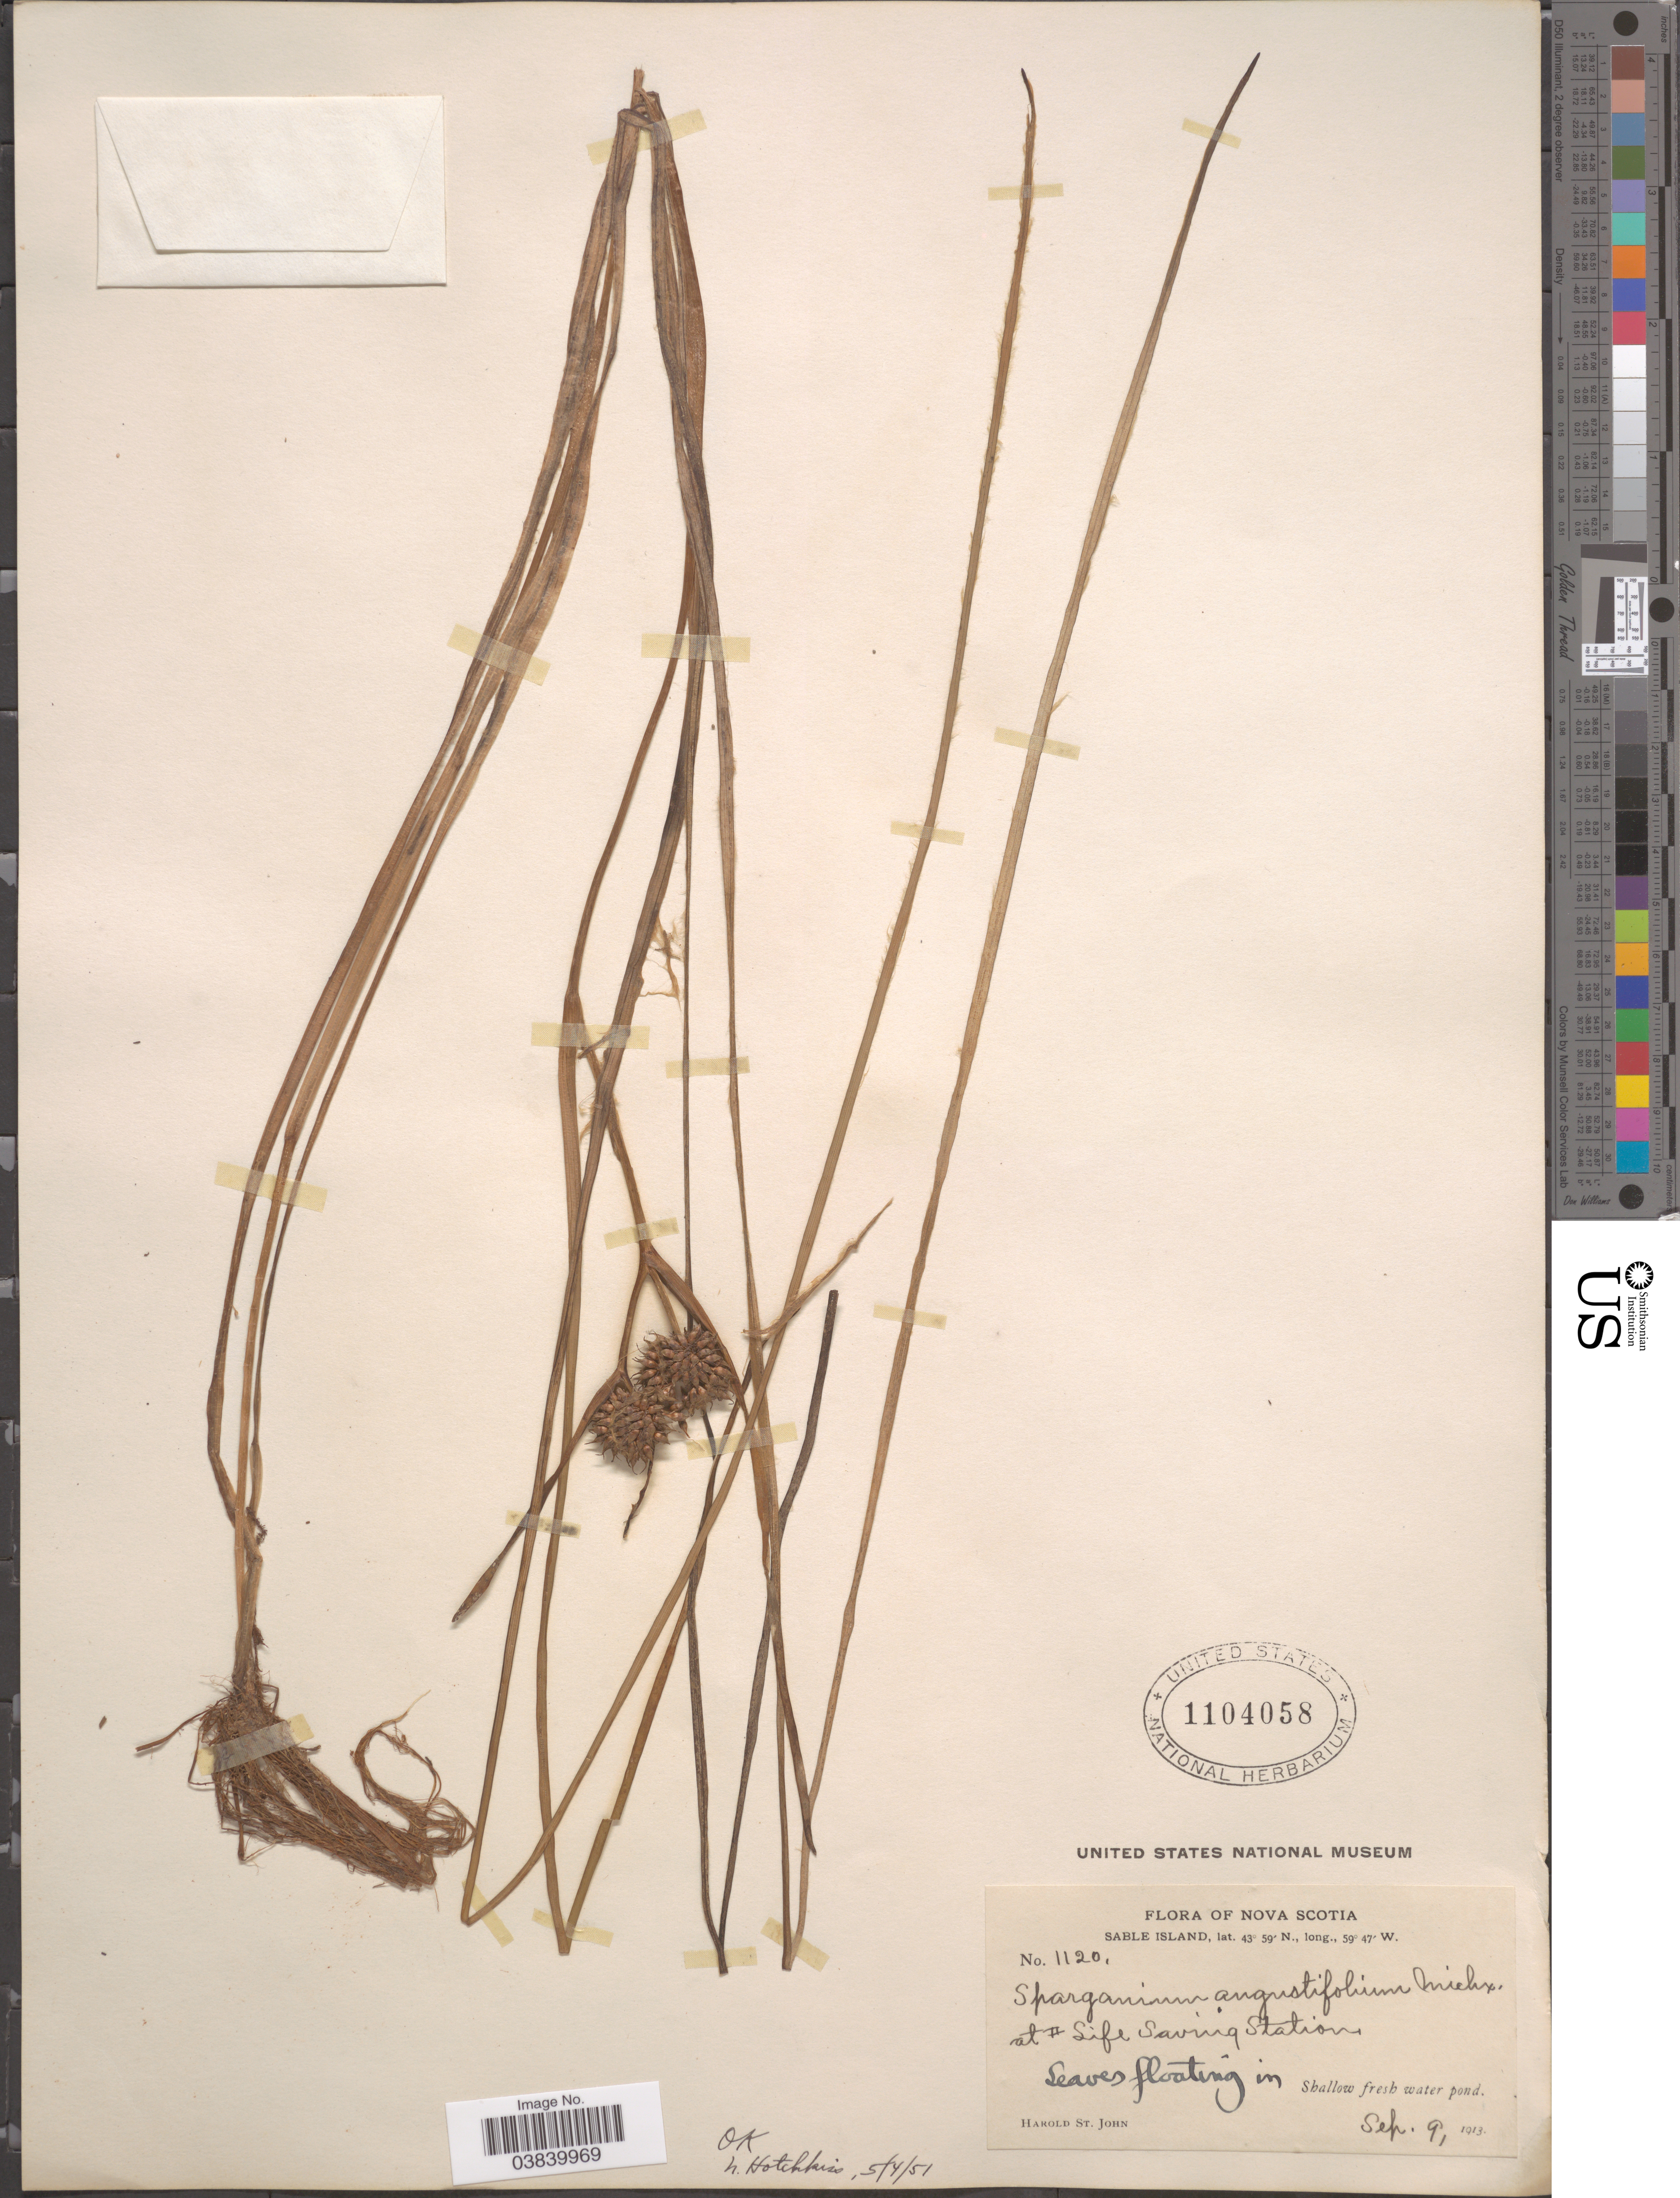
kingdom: Plantae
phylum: Tracheophyta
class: Liliopsida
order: Poales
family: Typhaceae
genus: Sparganium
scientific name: Sparganium angustifolium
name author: Michx.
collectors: H. St. John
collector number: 1120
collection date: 1913-09-09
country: Canada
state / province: Nova Scotia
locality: Sable Island, at II Life Saving Station.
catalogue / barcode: US 1104058